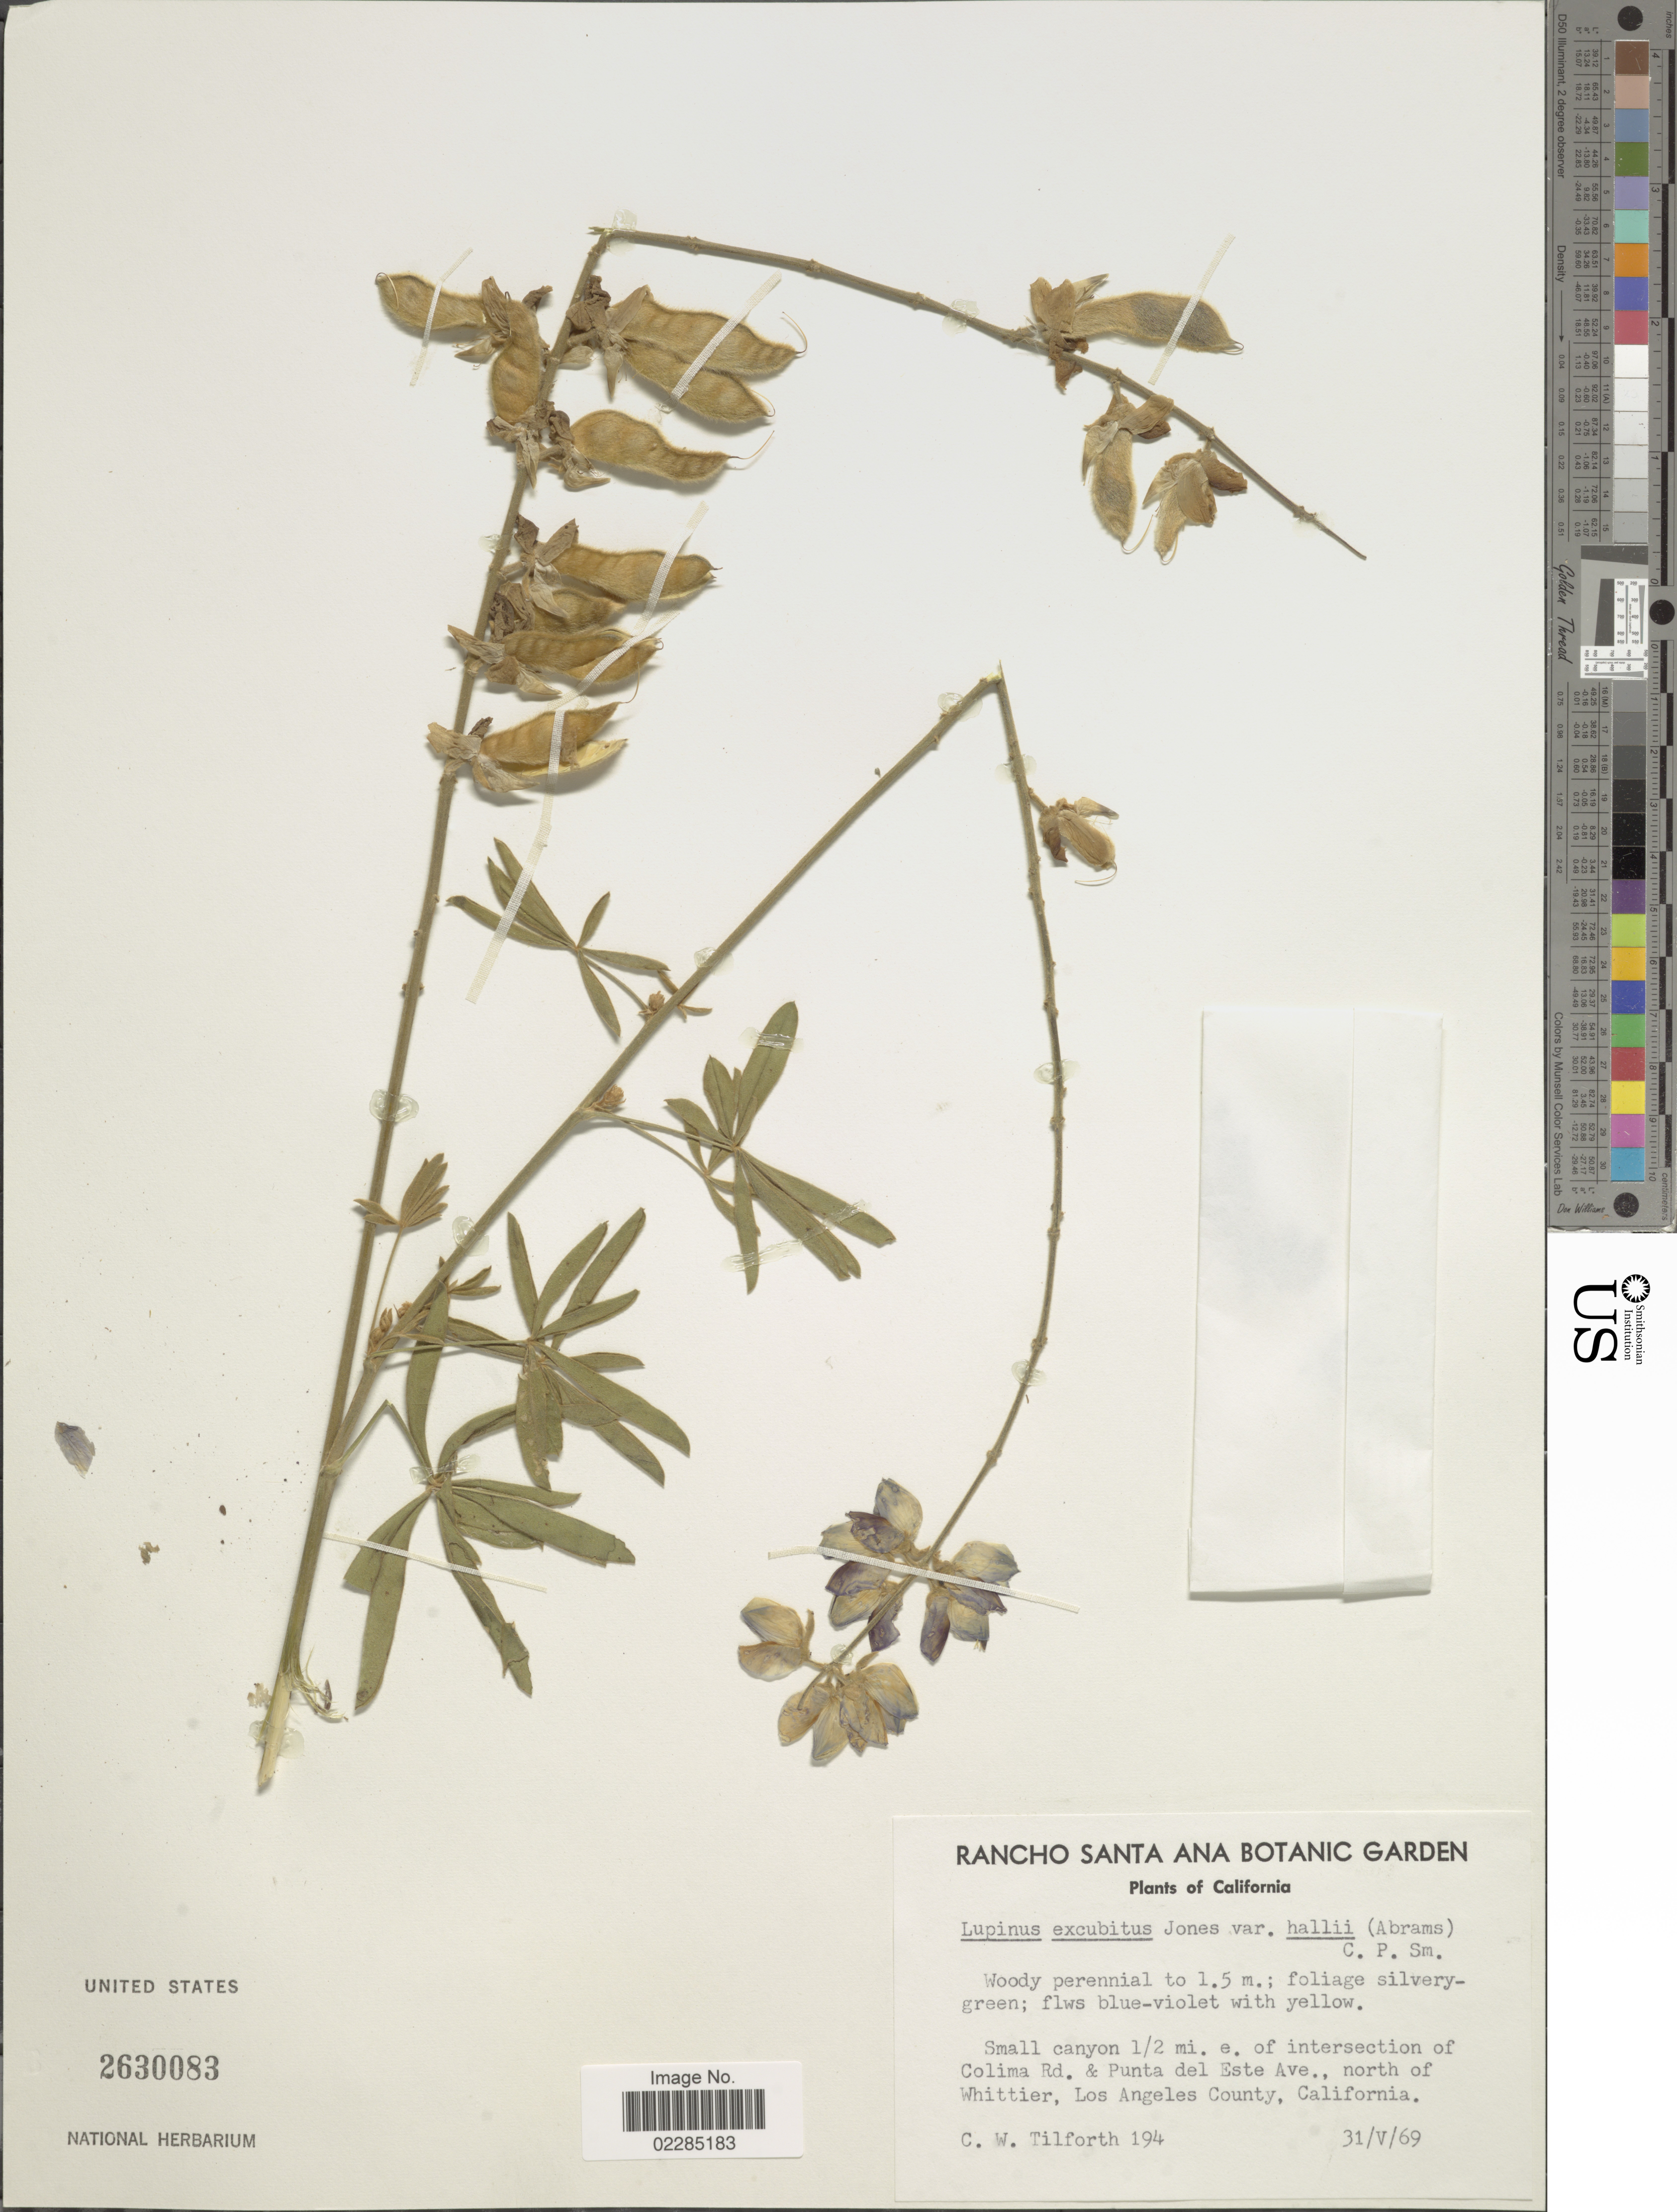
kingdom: Plantae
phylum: Tracheophyta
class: Magnoliopsida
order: Fabales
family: Fabaceae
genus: Lupinus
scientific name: Lupinus excubitus var. hallii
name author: (Abrams) C.P. Sm.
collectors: C. Tilforth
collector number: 194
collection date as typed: Transcribed d/m/y: 31/5/69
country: United States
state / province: California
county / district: Los Angeles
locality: Small Canyon 1/2 mi. e. of intersection of Colima Rd. & Punta del Este Ave., north of Whittier, Los Angeles County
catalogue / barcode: US 2630083